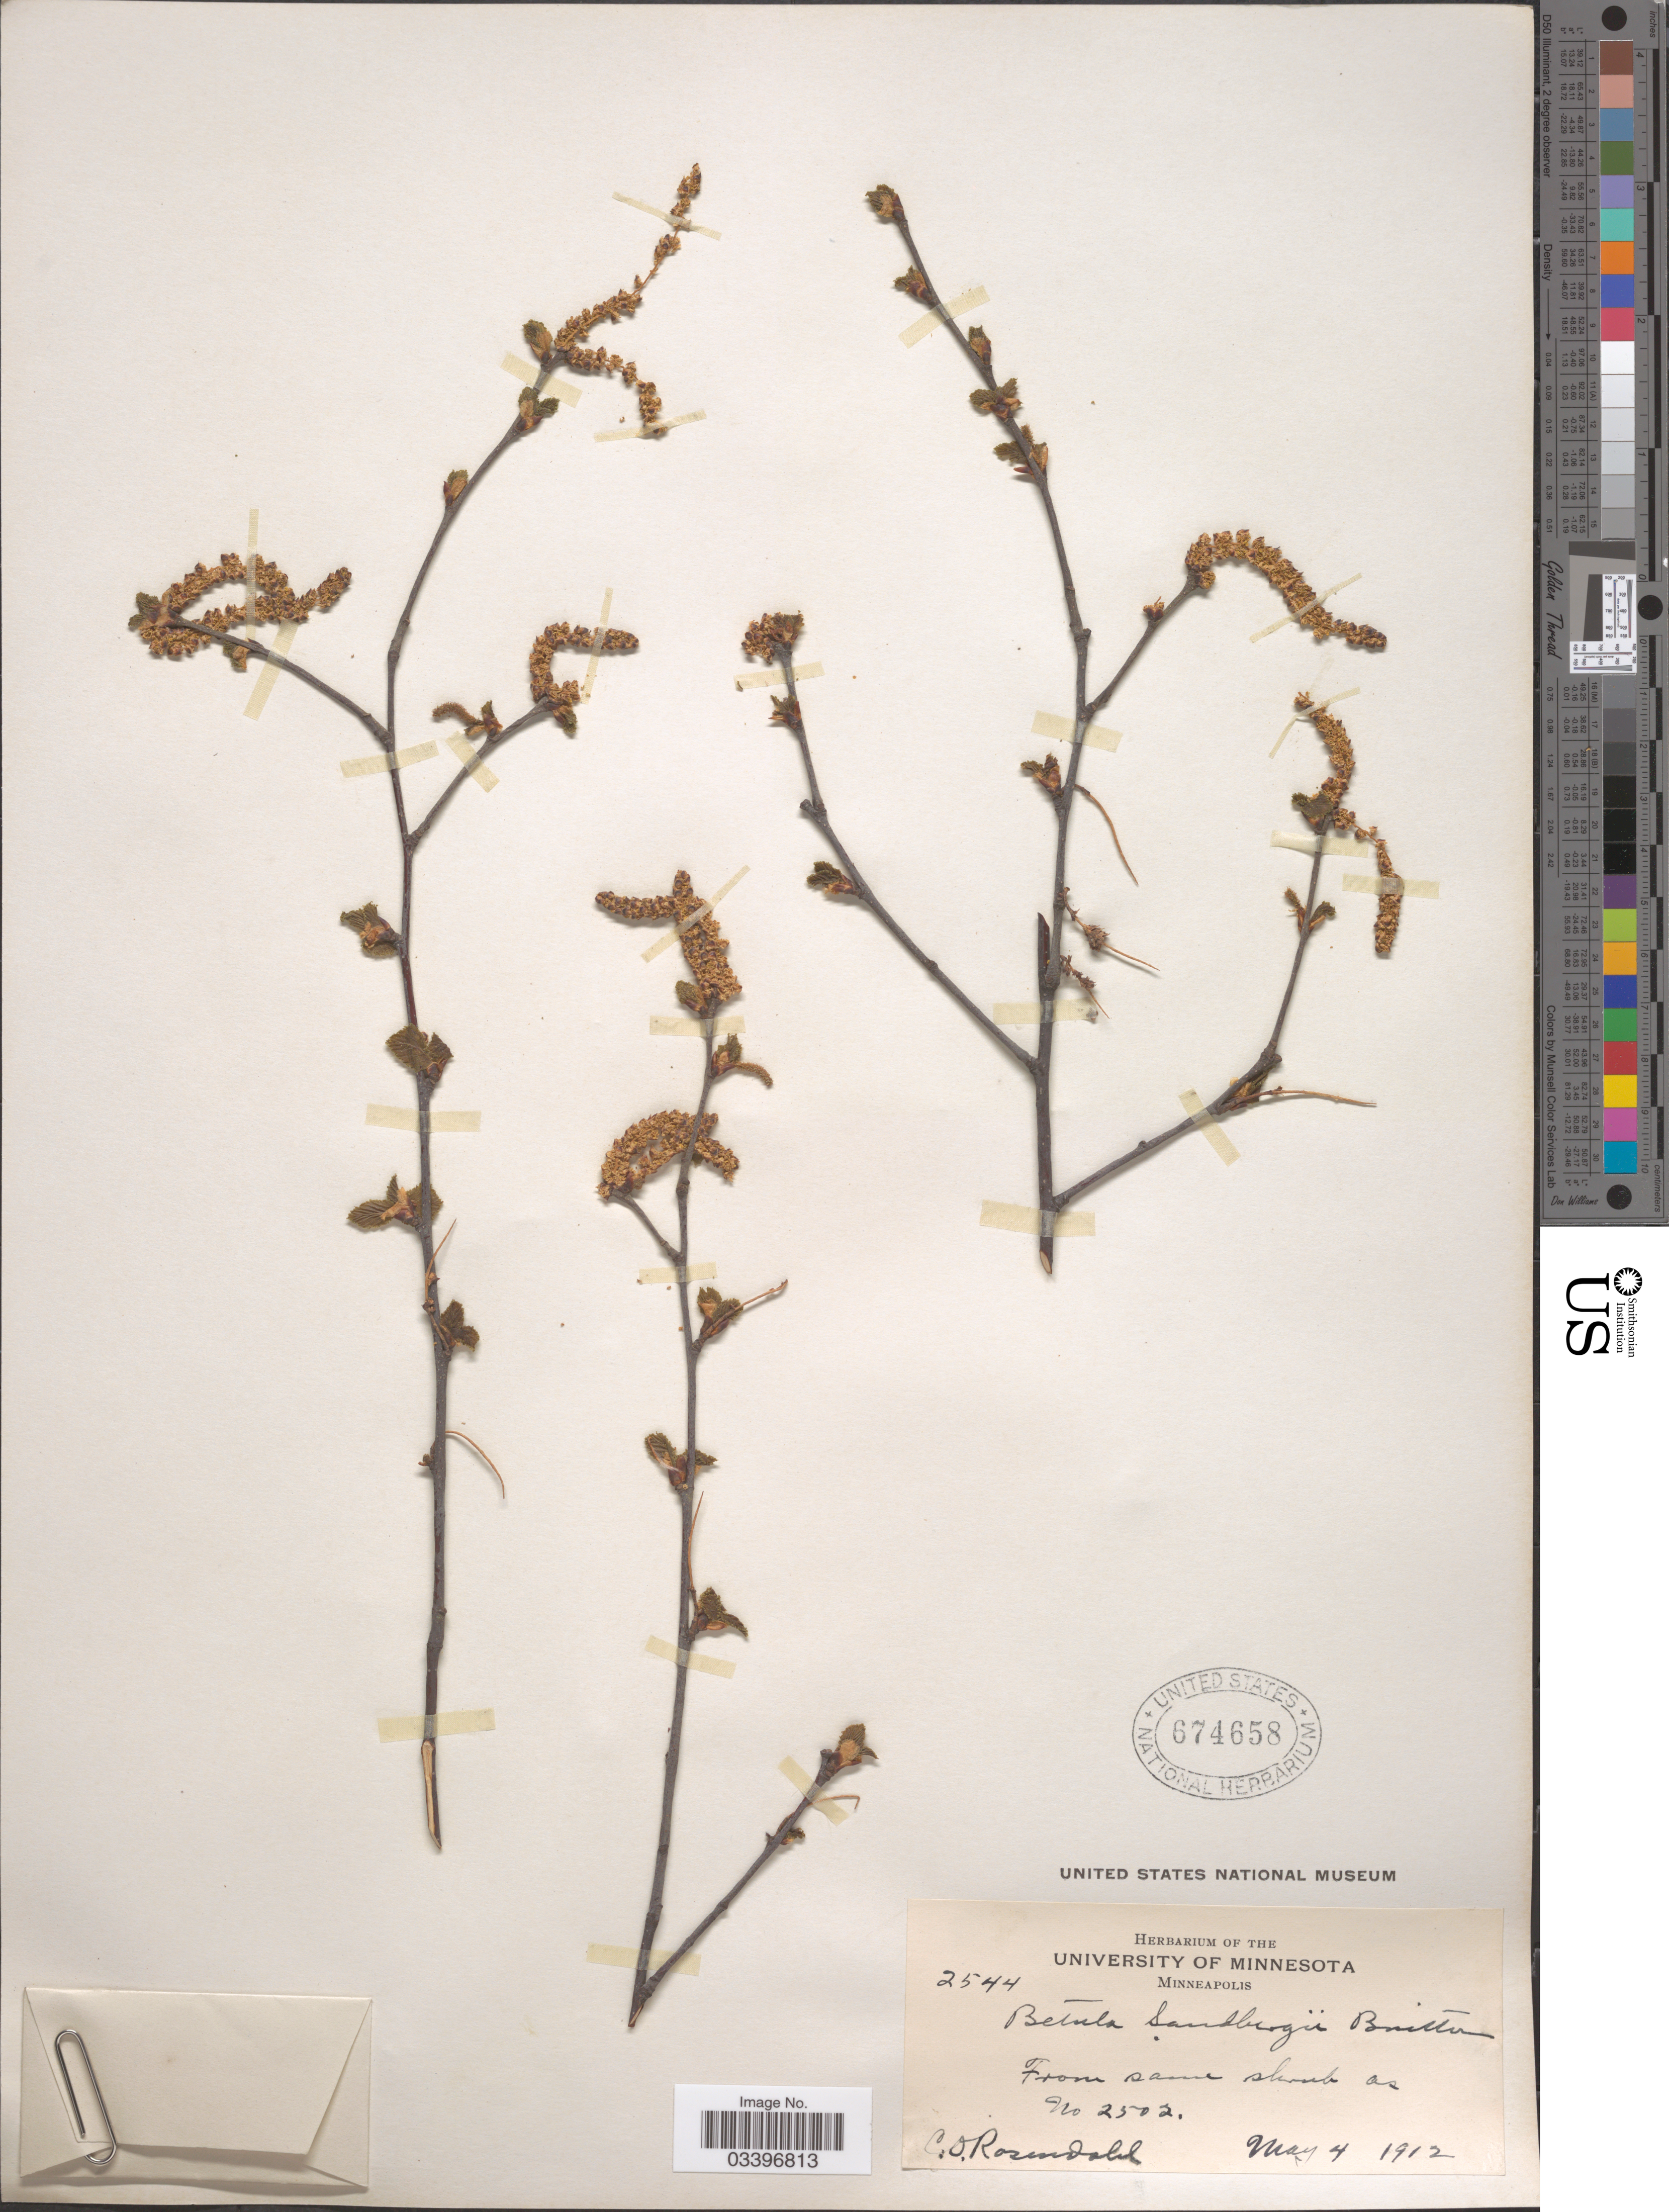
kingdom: Plantae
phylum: Tracheophyta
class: Magnoliopsida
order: Fagales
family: Betulaceae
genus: Betula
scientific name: Betula x sandbergii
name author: Britton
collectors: C. O. Rosendahl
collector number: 2544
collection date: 1912-05-04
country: United States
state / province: Minnesota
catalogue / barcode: US 674658